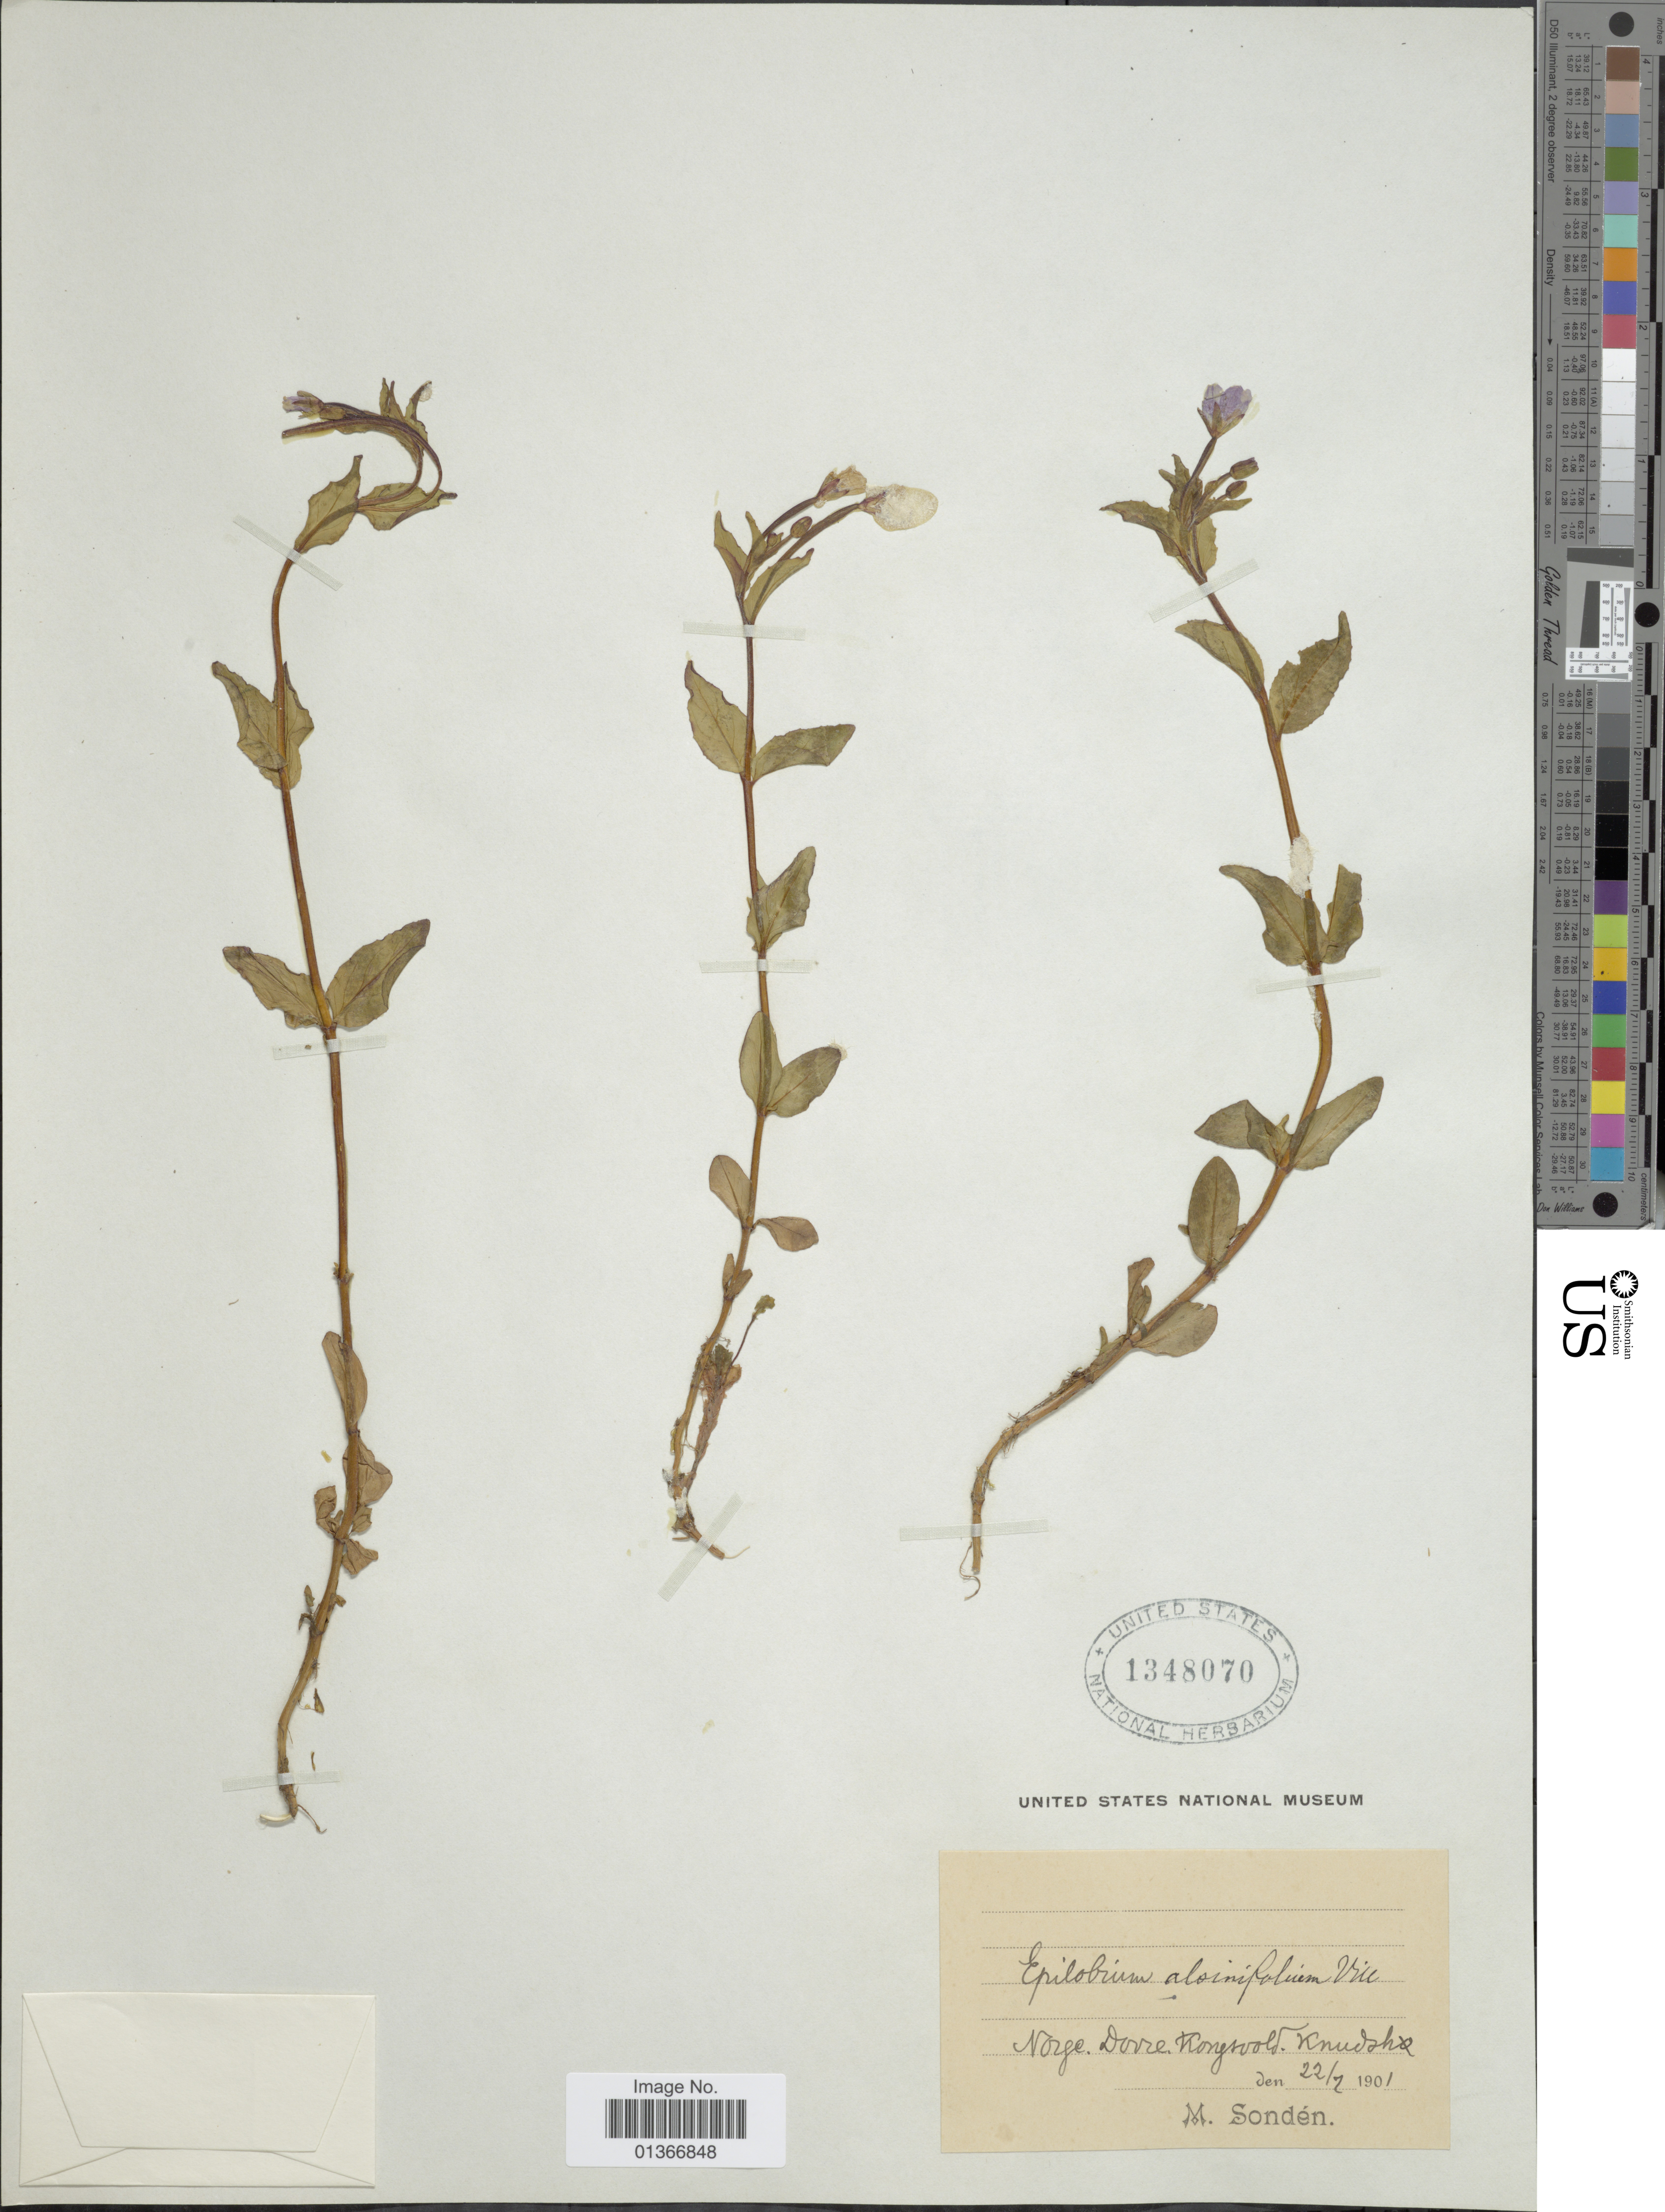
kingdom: Plantae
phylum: Tracheophyta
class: Magnoliopsida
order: Myrtales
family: Onagraceae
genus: Epilobium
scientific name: Epilobium alsinifolium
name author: Vill.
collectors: M. Sondén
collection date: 1901-07-22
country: Norway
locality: Norge. Dovre Kongsvold, Knudshø.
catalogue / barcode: US 1348070